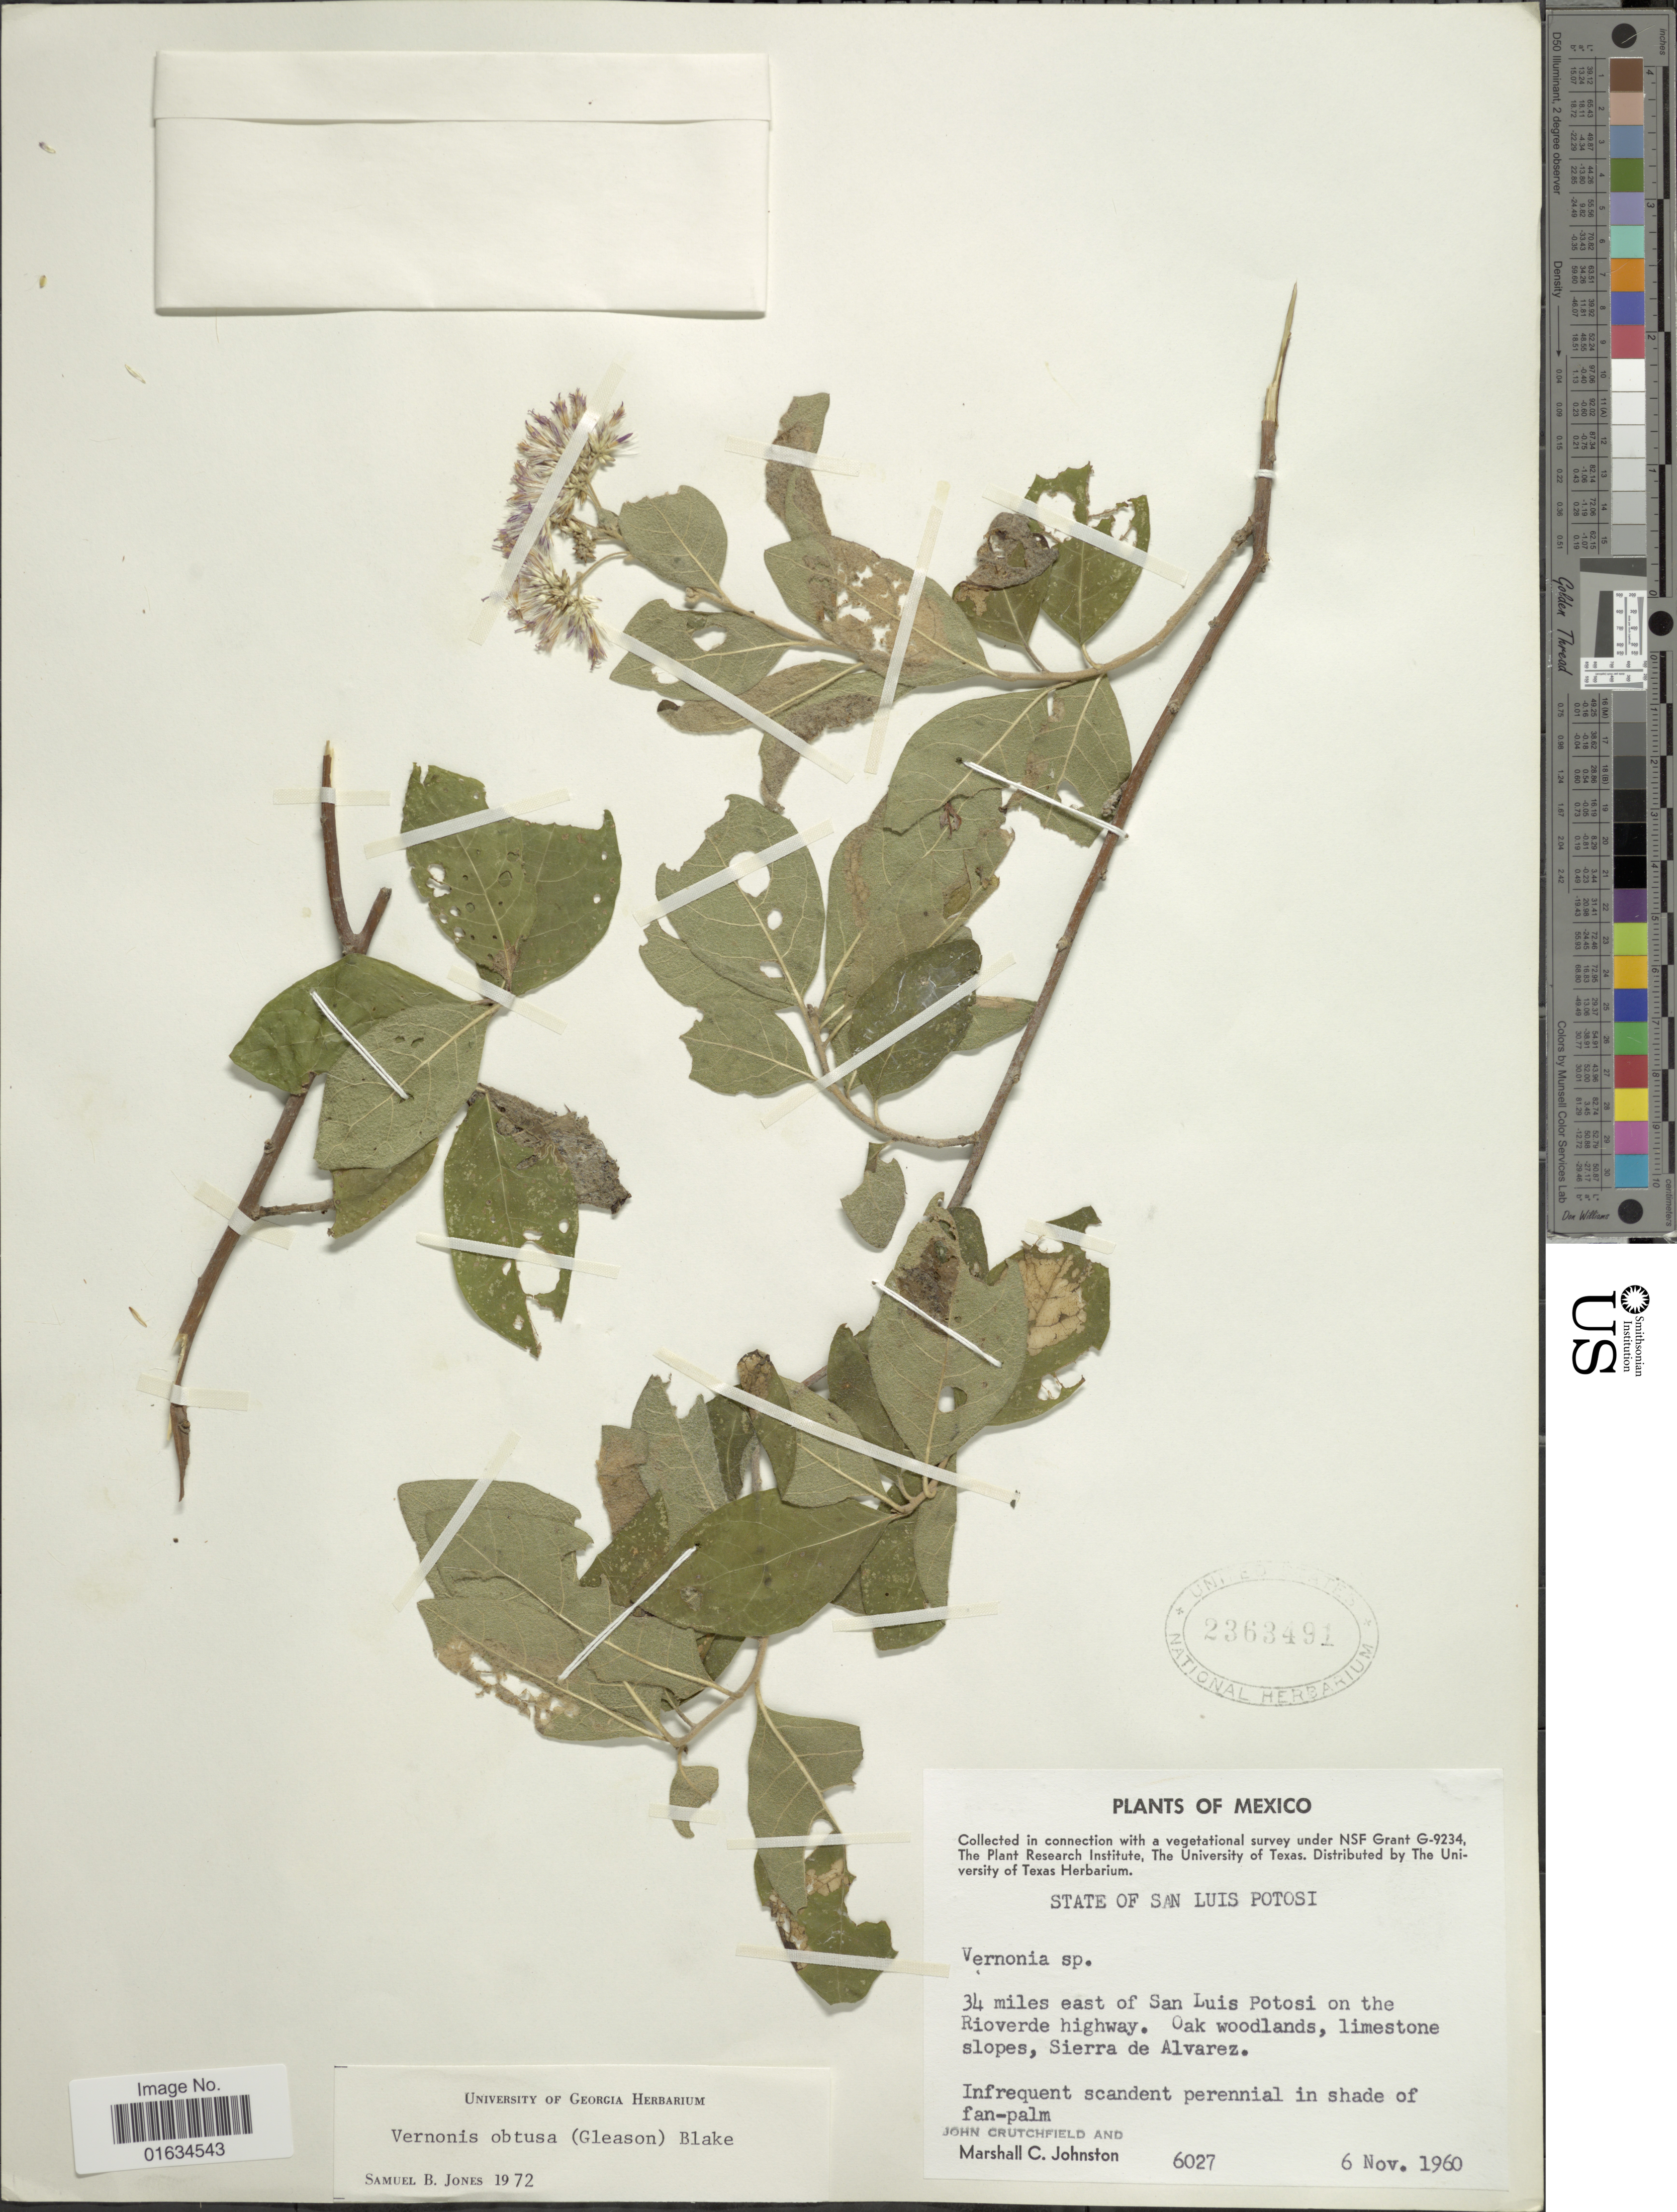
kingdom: Plantae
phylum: Tracheophyta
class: Magnoliopsida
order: Asterales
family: Asteraceae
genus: Vernonia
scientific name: Vernonia obtusa var. obtusa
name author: (Gleason) S.F. Blake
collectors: J. Crutchfield & M. Johnston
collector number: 6027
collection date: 1960-11-06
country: Mexico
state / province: San Luis Potosí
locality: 34 miles east of San Luis Potosi on the Rioverde highway, Sierra de Alvarez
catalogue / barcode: US 2363491